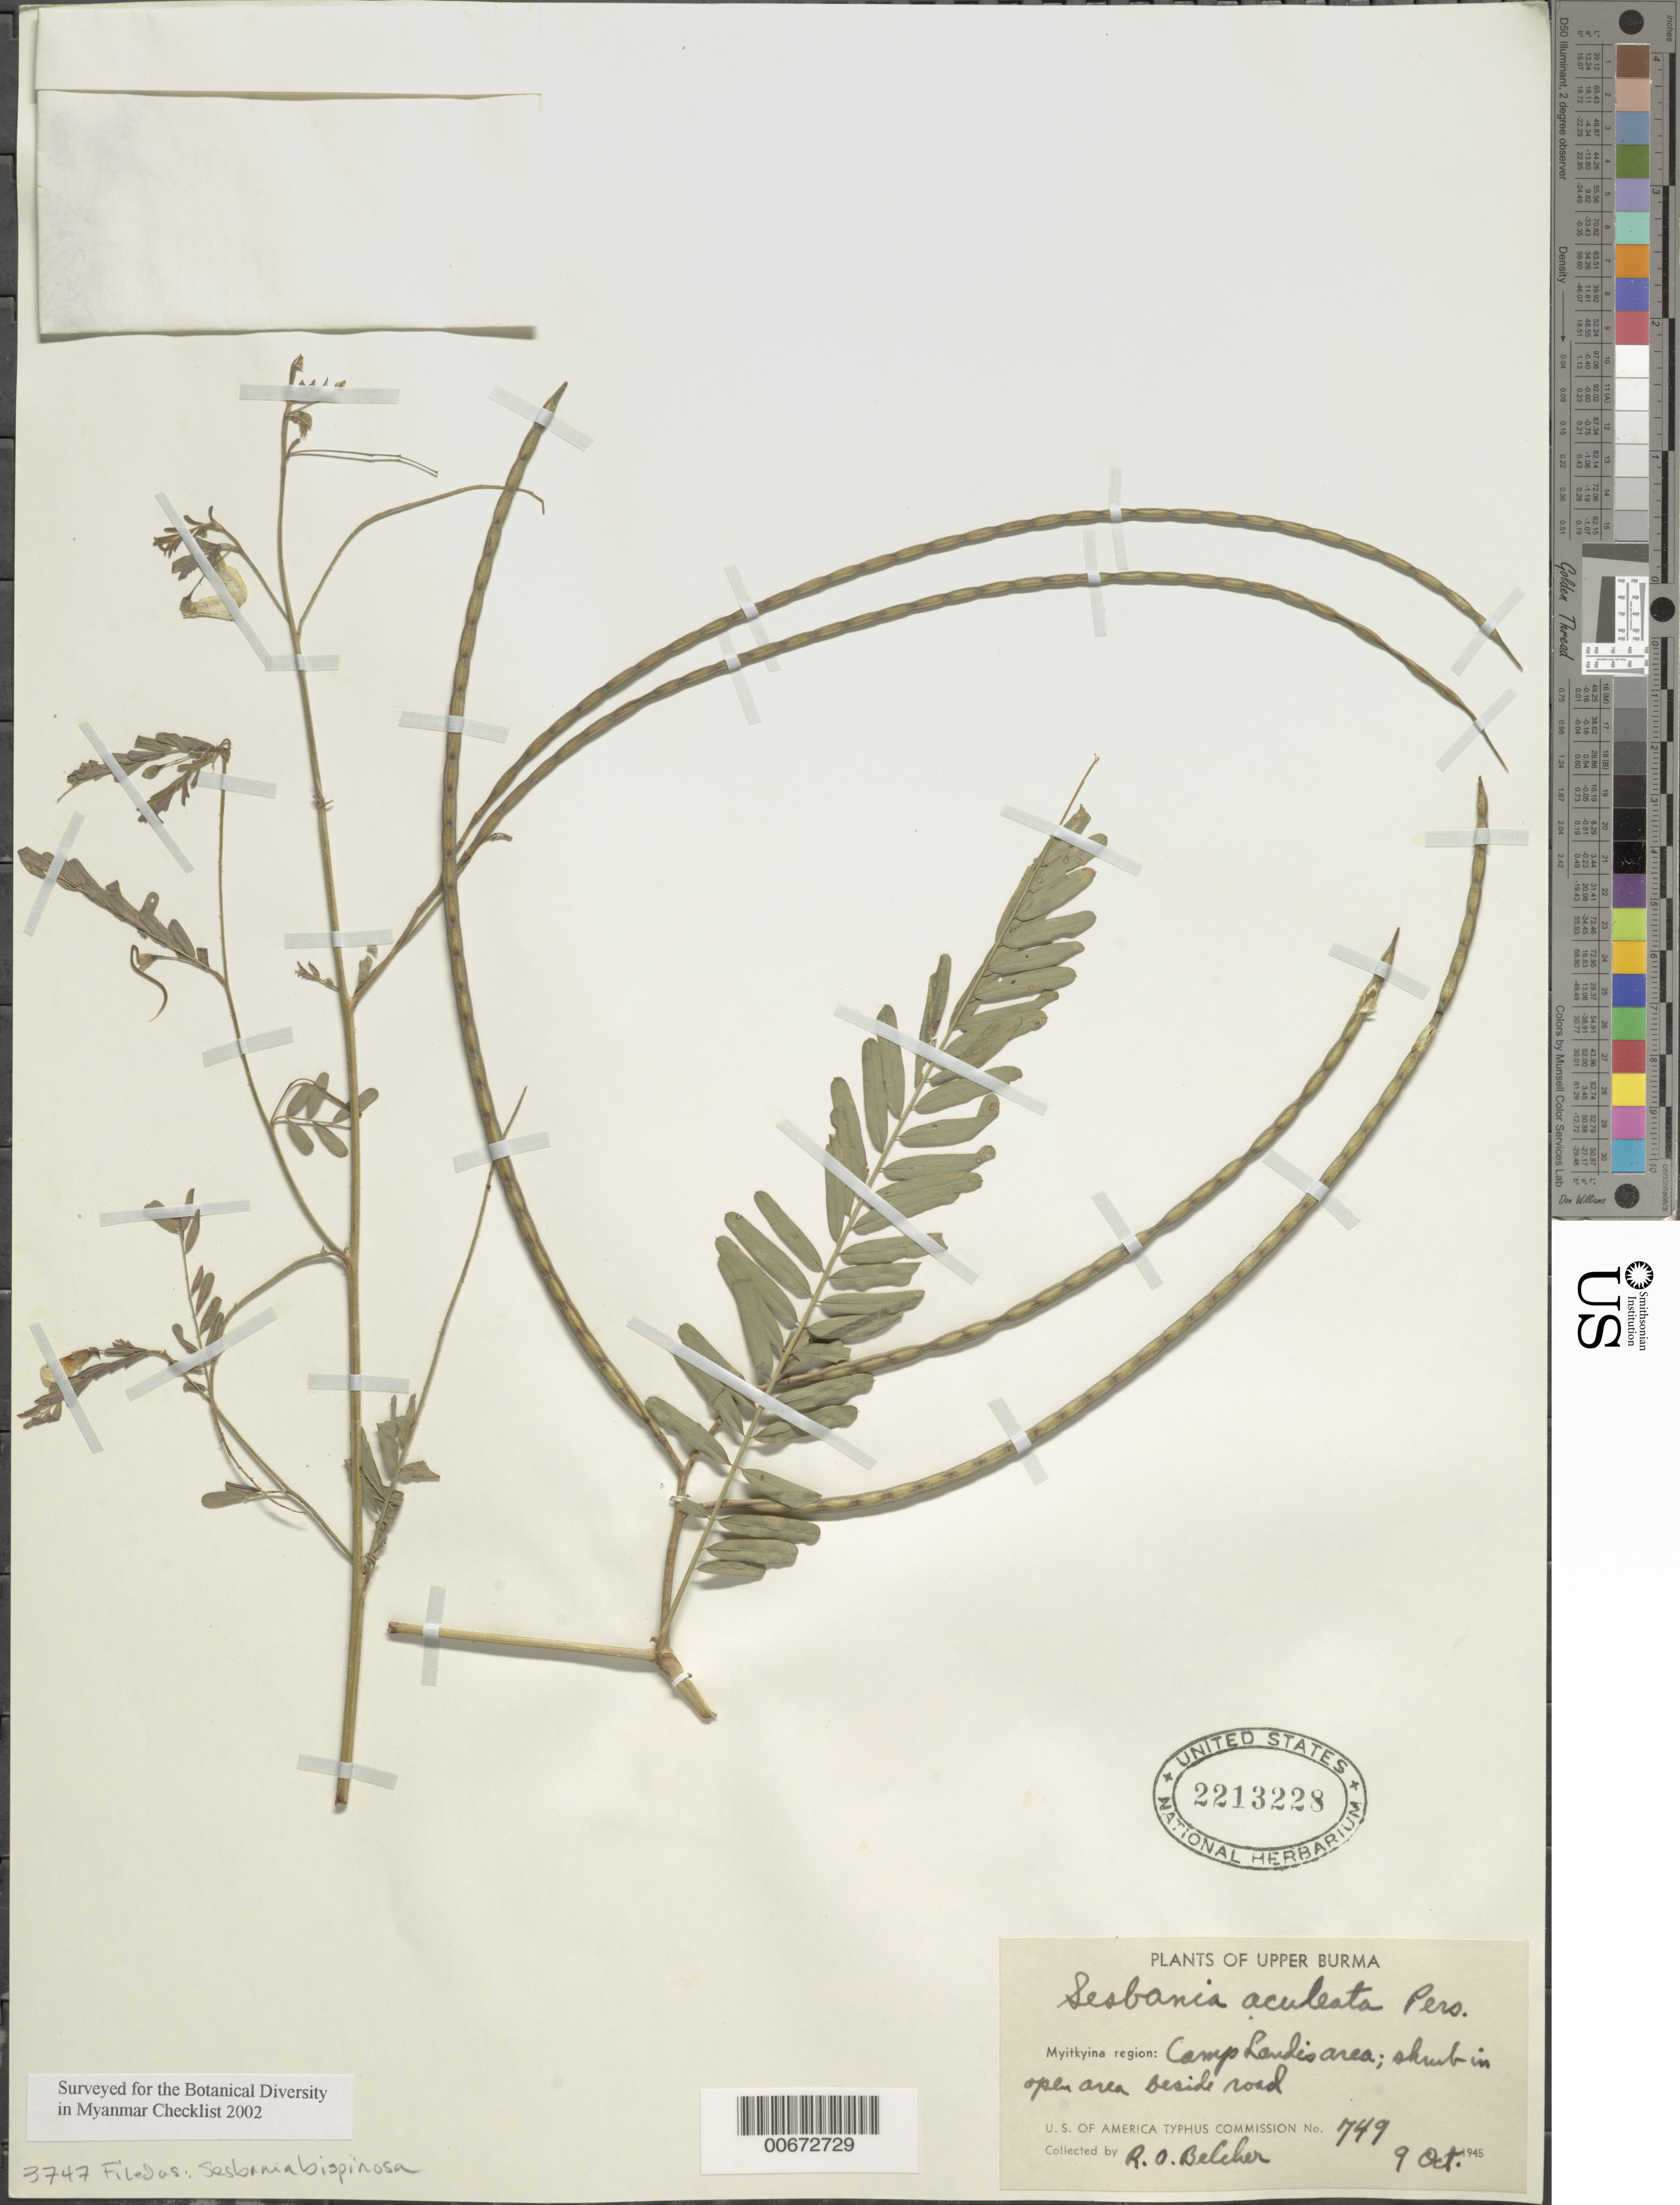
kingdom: Plantae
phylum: Tracheophyta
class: Magnoliopsida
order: Fabales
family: Fabaceae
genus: Sesbania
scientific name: Sesbania bispinosa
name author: (Jacq.) Steud.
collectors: R. Belcher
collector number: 749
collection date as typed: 09 Oct 1945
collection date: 1945-10-09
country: Myanmar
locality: Upper Burma, Myitkyina region, Camp Landis area.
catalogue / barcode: US 2213228